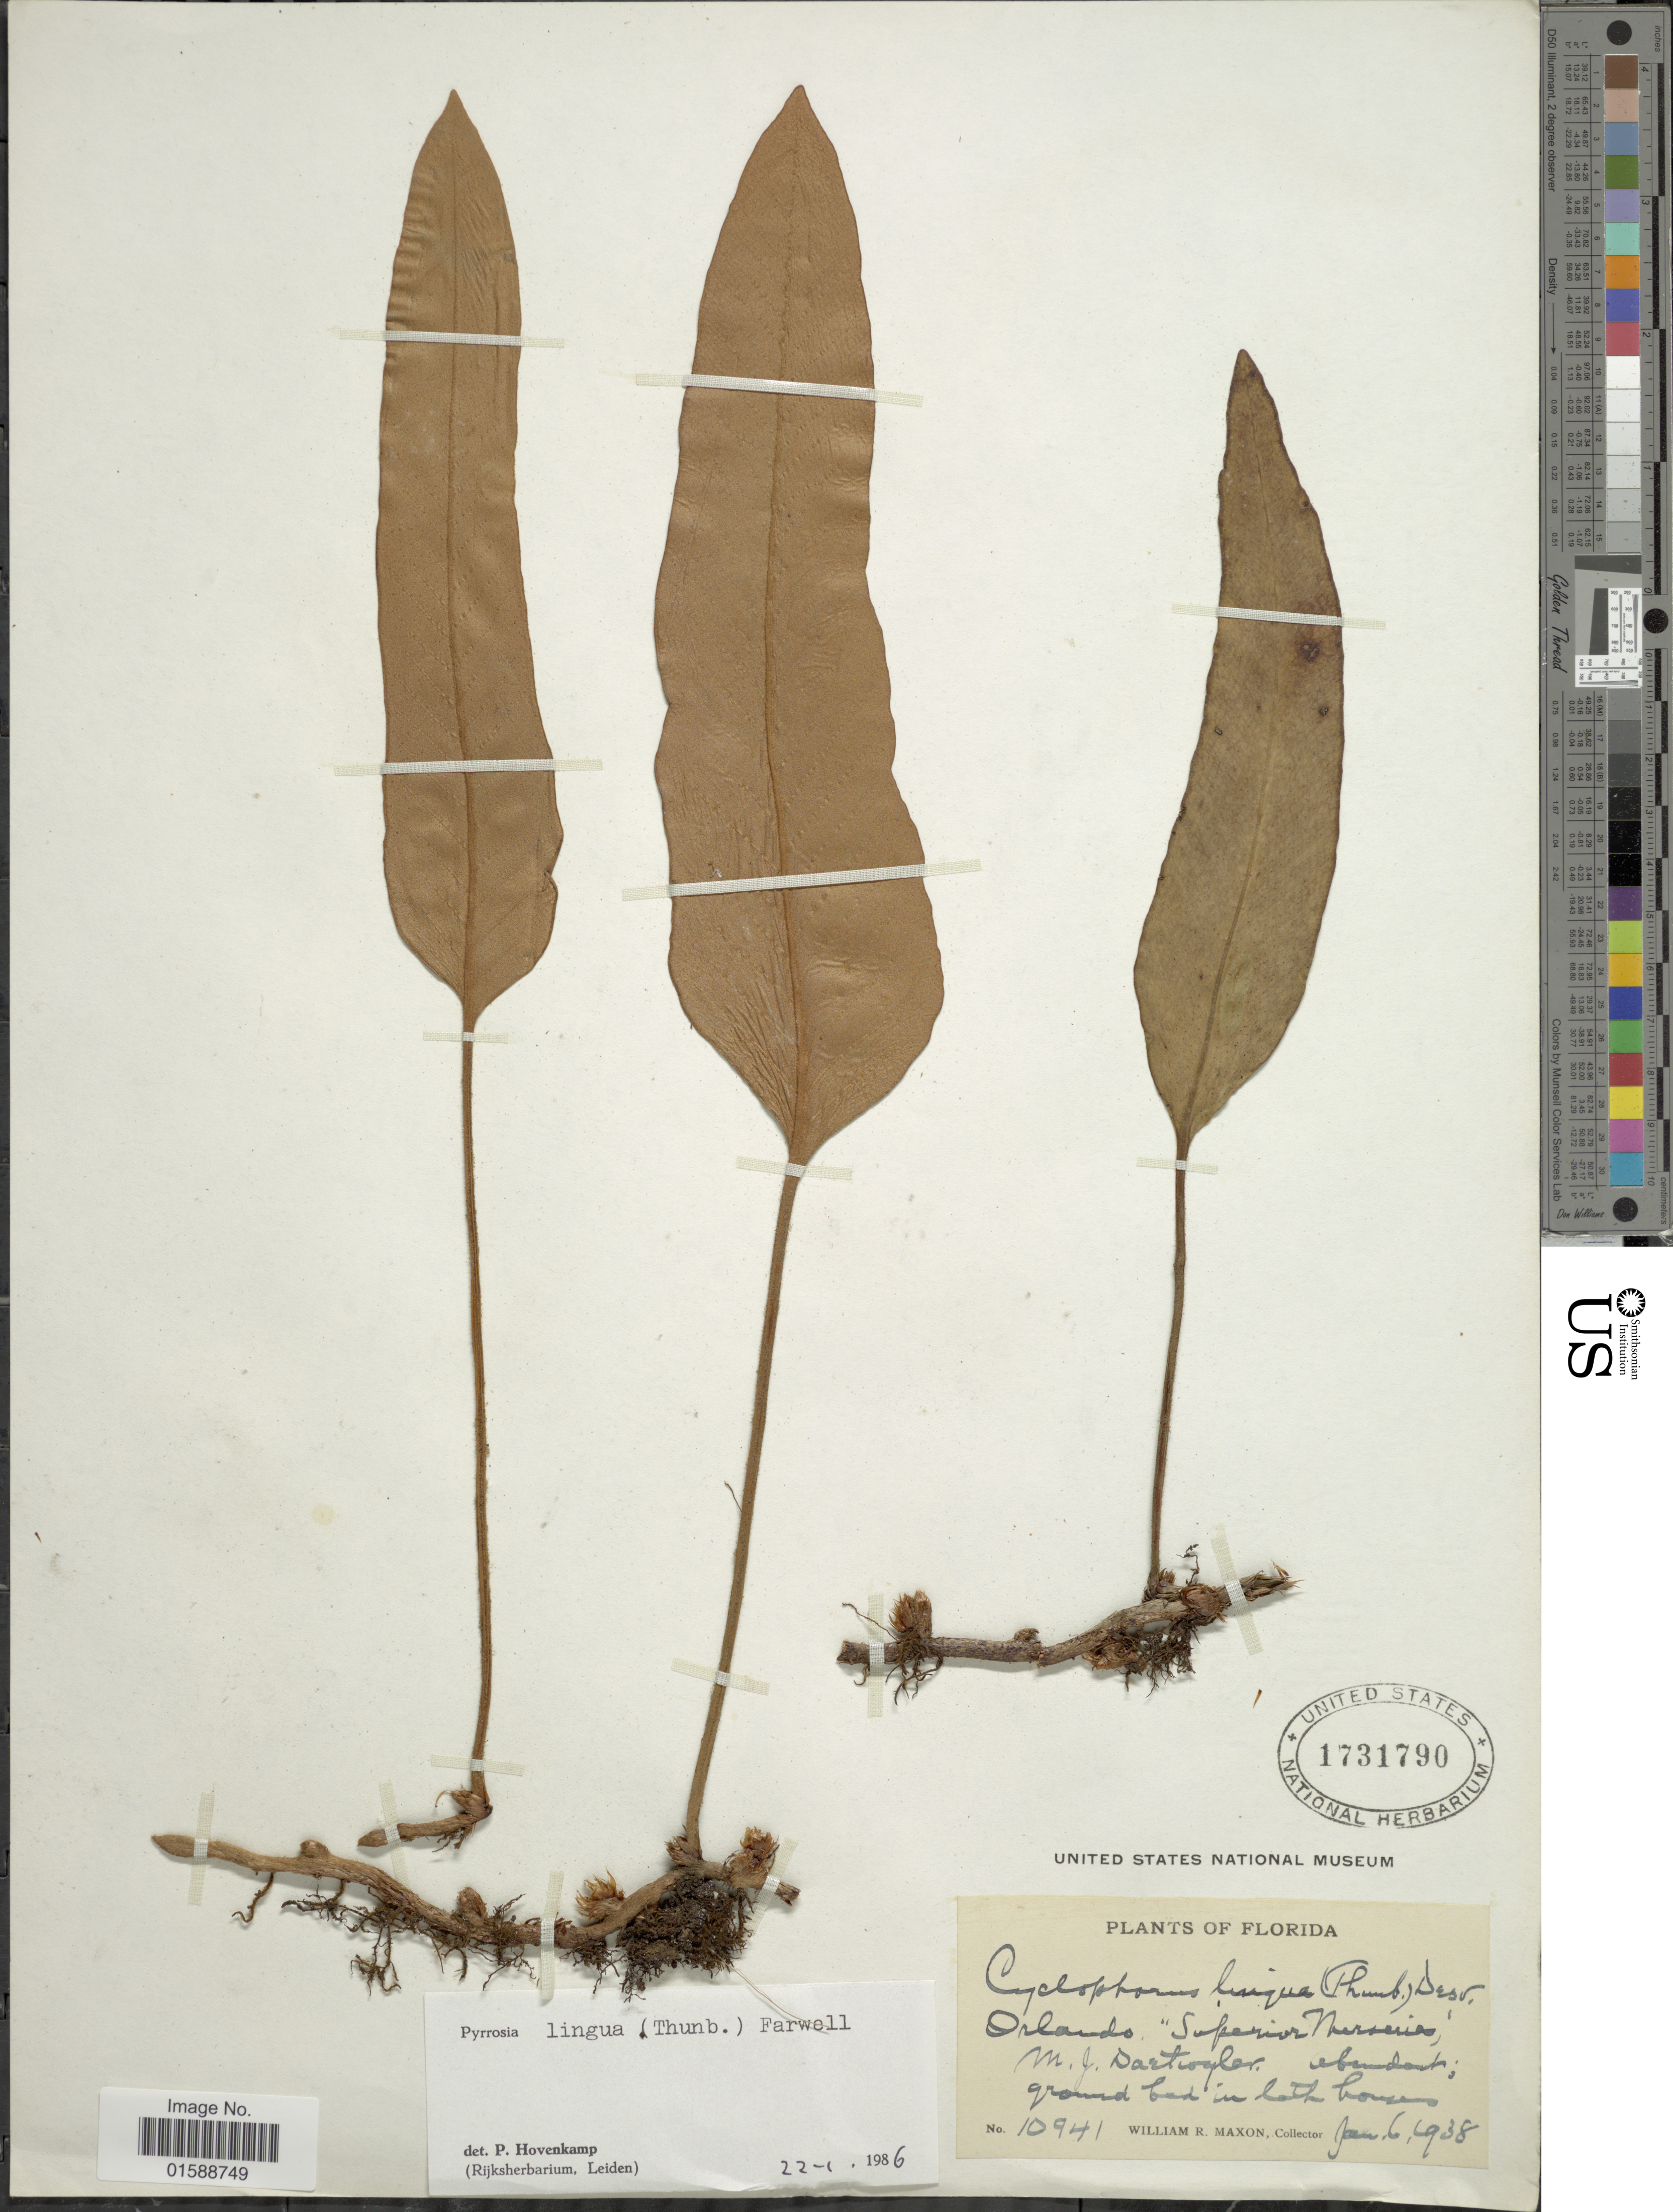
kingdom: Plantae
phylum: Tracheophyta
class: Polypodiopsida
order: Polypodiales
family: Polypodiaceae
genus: Pyrrosia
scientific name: Pyrrosia lingua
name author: (Thurb.) Farw.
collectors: W. R. Maxon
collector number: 10941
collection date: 1938-01-06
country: United States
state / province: Florida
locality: Orlando, "Superior Nurseria" [unsure placement]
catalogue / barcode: US 1731790